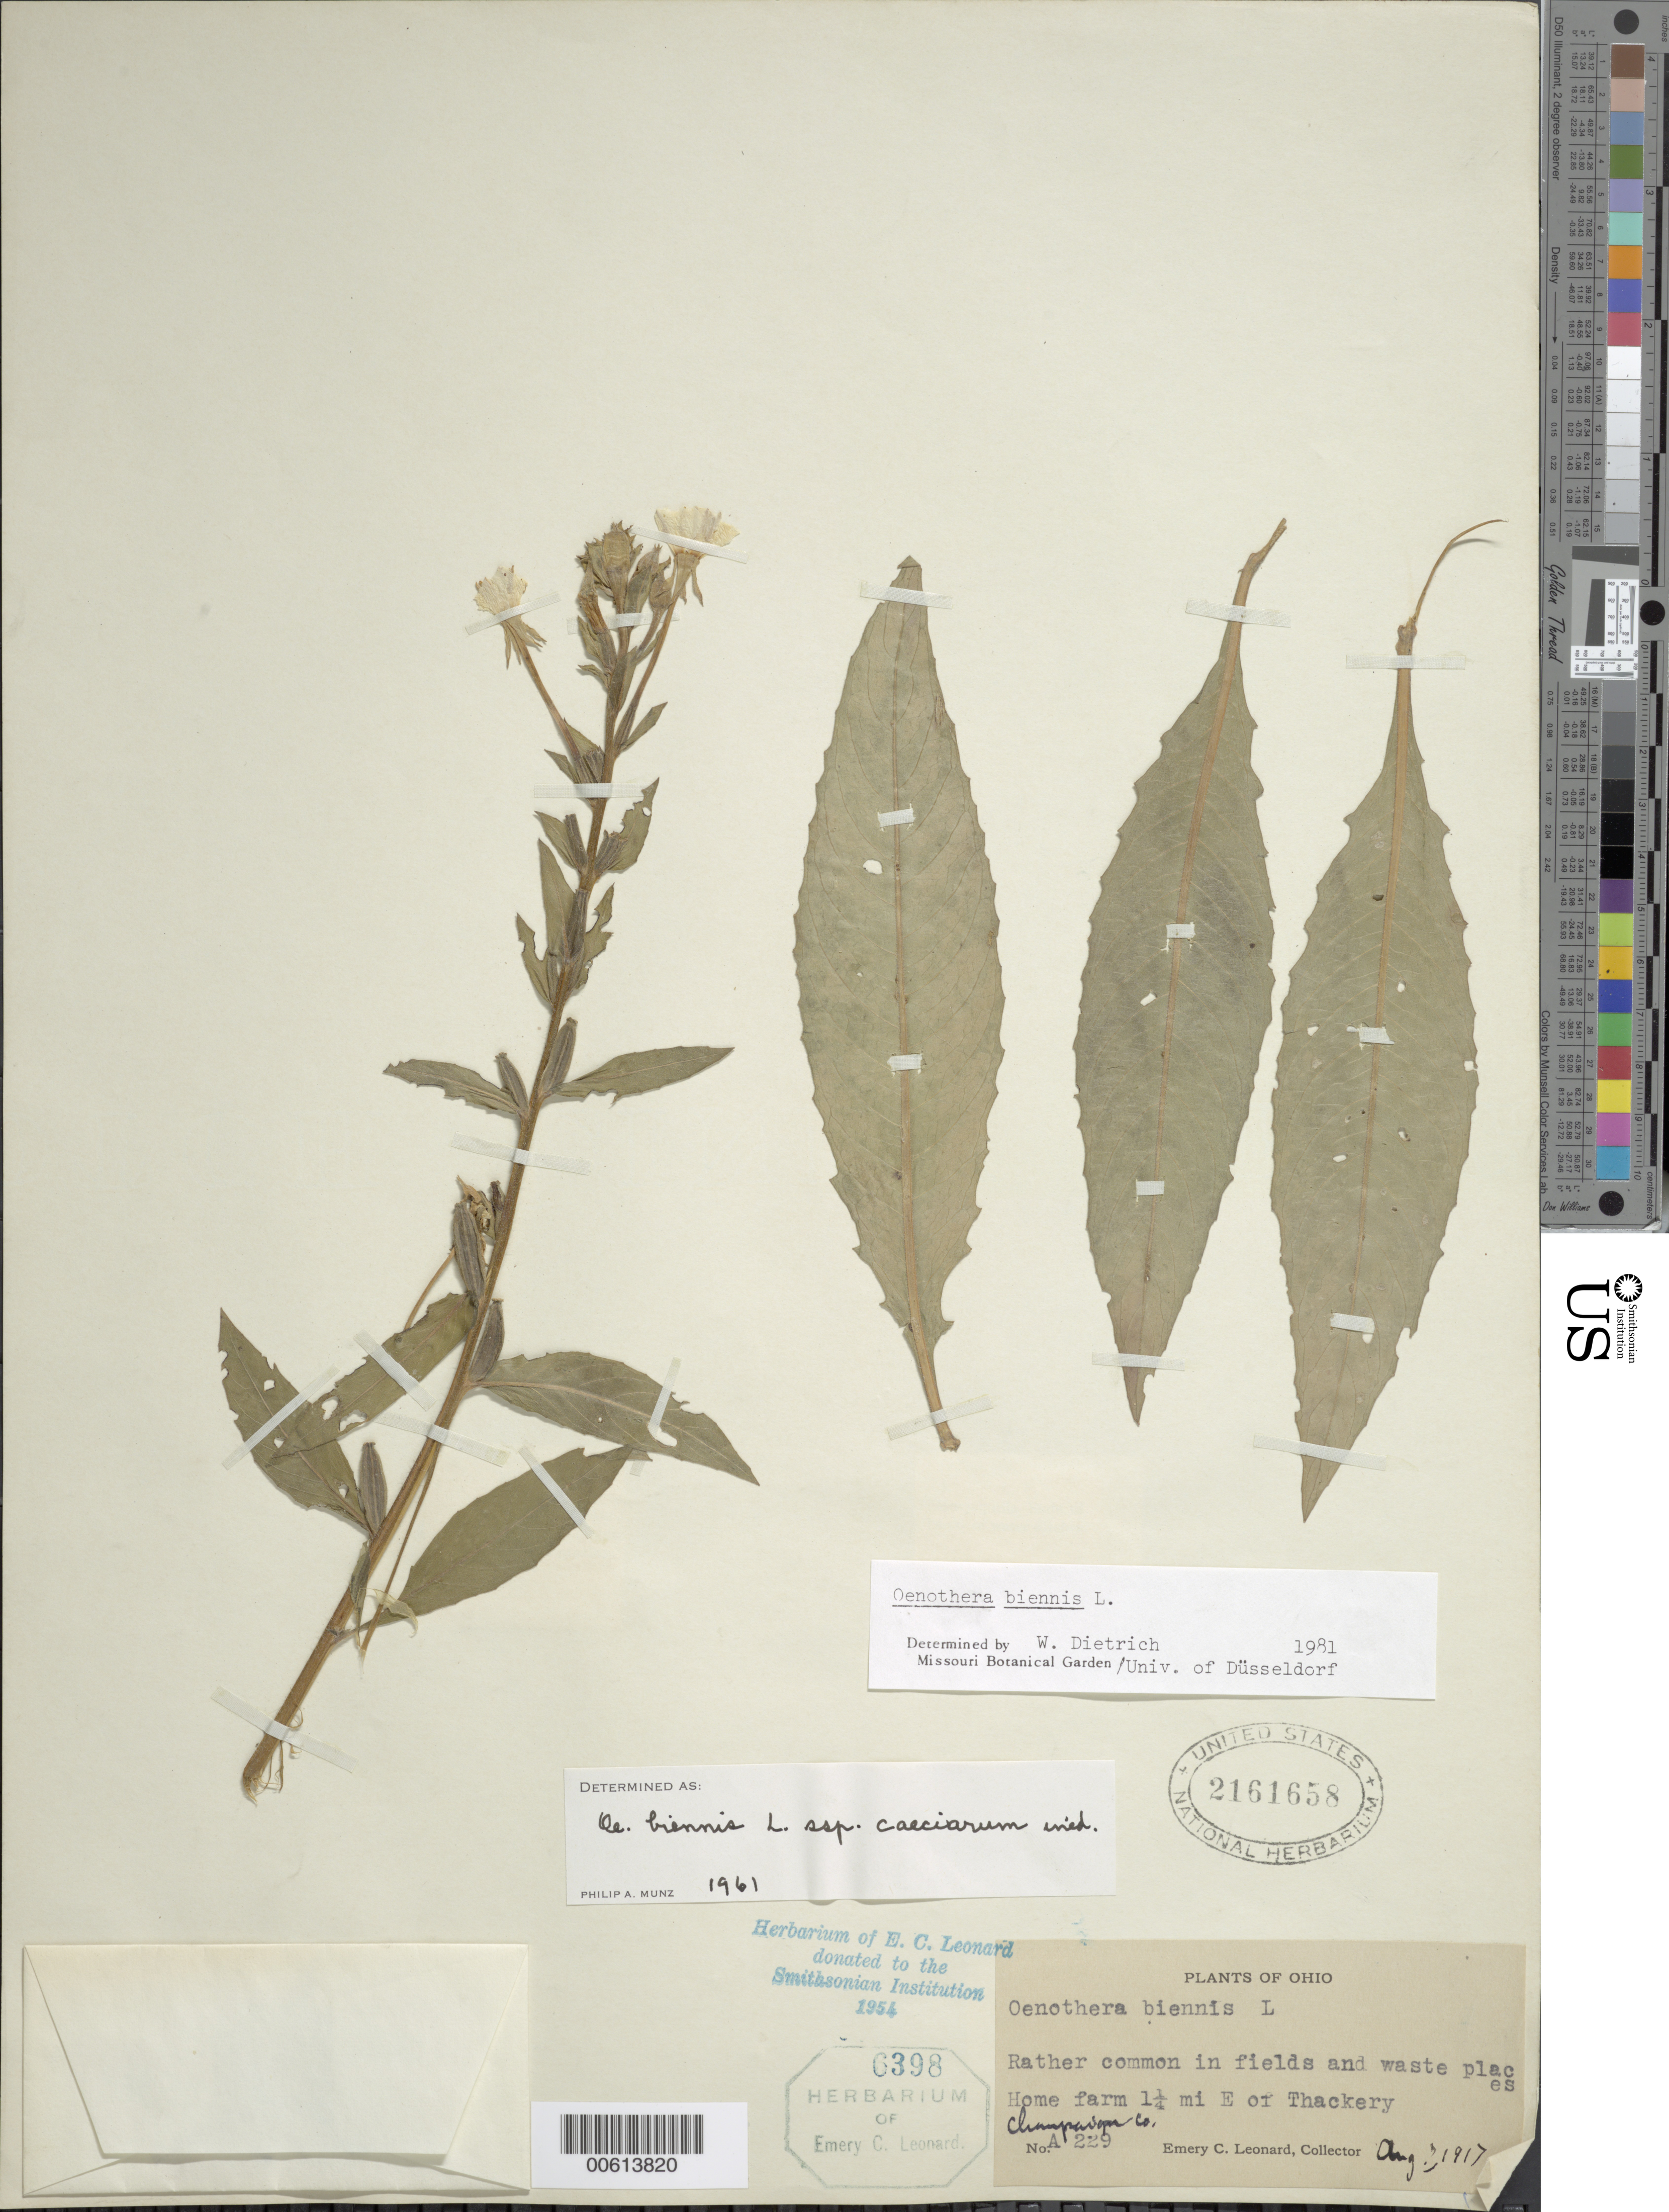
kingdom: Plantae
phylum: Tracheophyta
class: Magnoliopsida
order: Myrtales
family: Onagraceae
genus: Oenothera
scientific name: Oenothera biennis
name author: L.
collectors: E. C. Leonard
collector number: a 229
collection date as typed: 07 Aug 1917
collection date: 1917-08-07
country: United States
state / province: Ohio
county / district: Champaign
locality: E of Thackery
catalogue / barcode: US 2161658